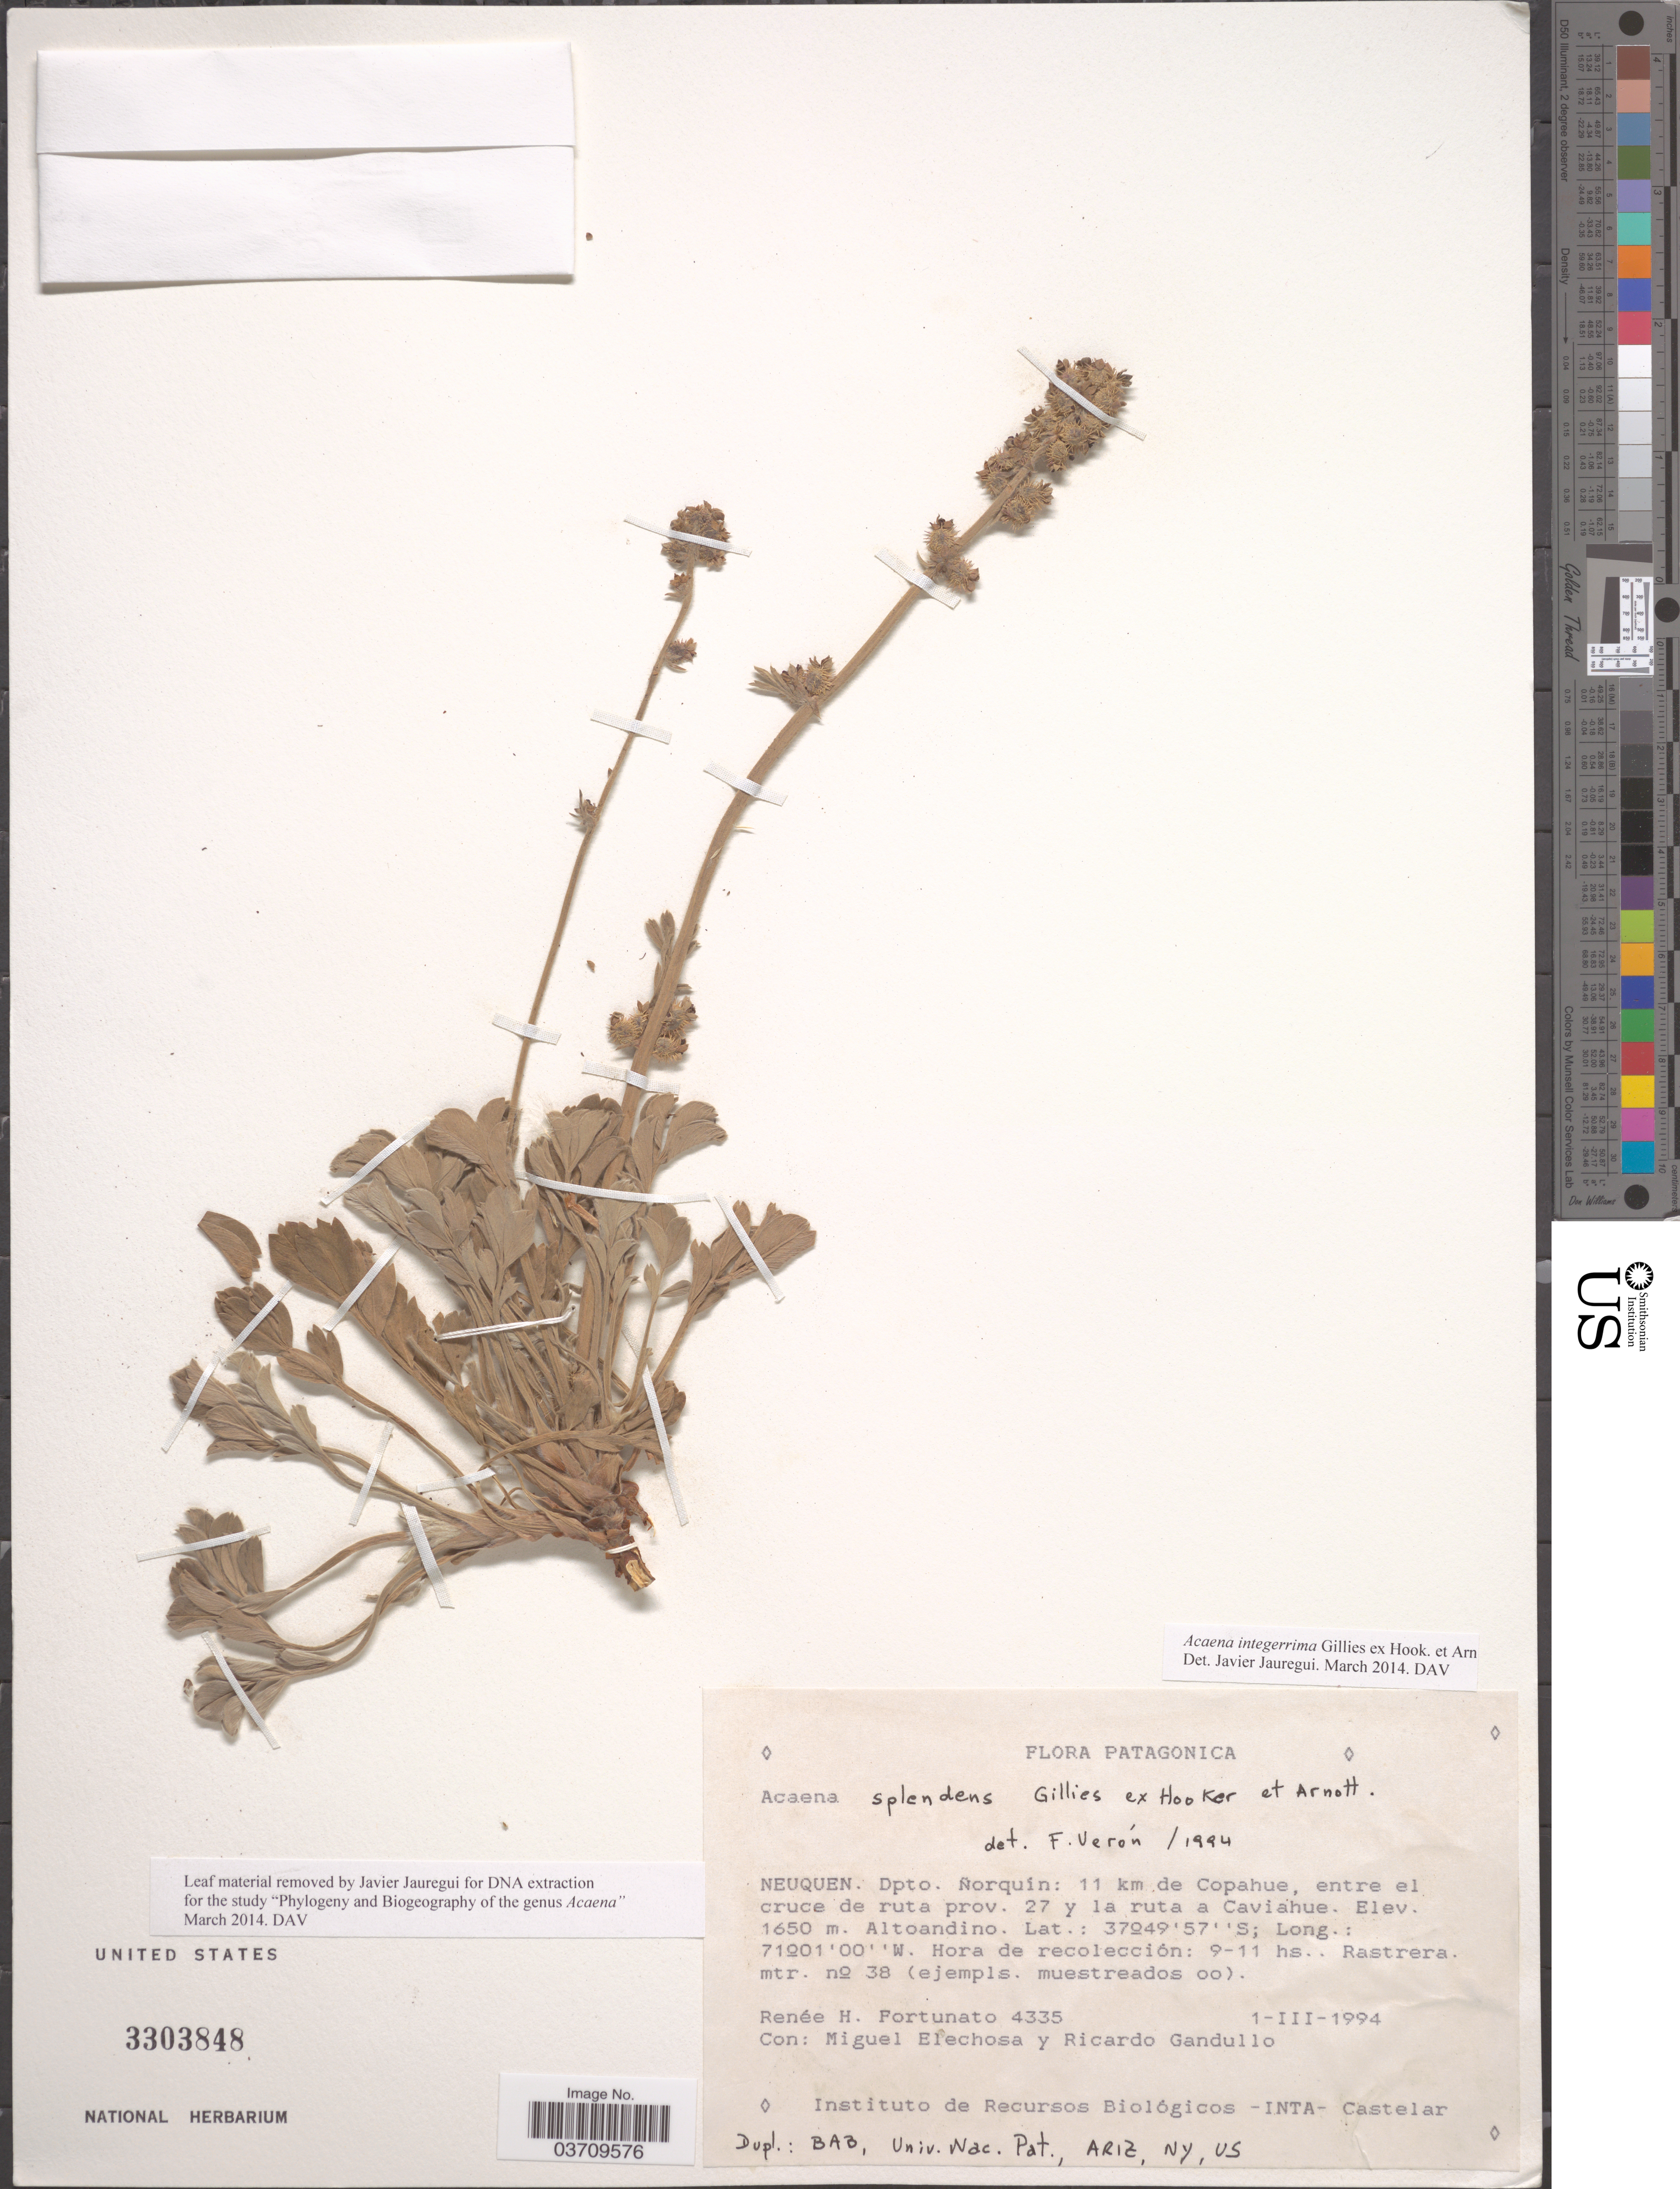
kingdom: Plantae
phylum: Tracheophyta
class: Magnoliopsida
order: Rosales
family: Rosaceae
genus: Acaena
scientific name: Acaena integerrima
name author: Gillies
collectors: R. H. Fortunato, M. Elechosa & R. Gandullo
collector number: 4335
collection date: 1994-03-01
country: Argentina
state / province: Neuquen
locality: Patagonica. Dpto. Ñorquín: 11 km de Copahue, entre el cruce de ruta prov. 27 y la ruta a Caviahue. Altoandino.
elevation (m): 1650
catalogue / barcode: US 3303848